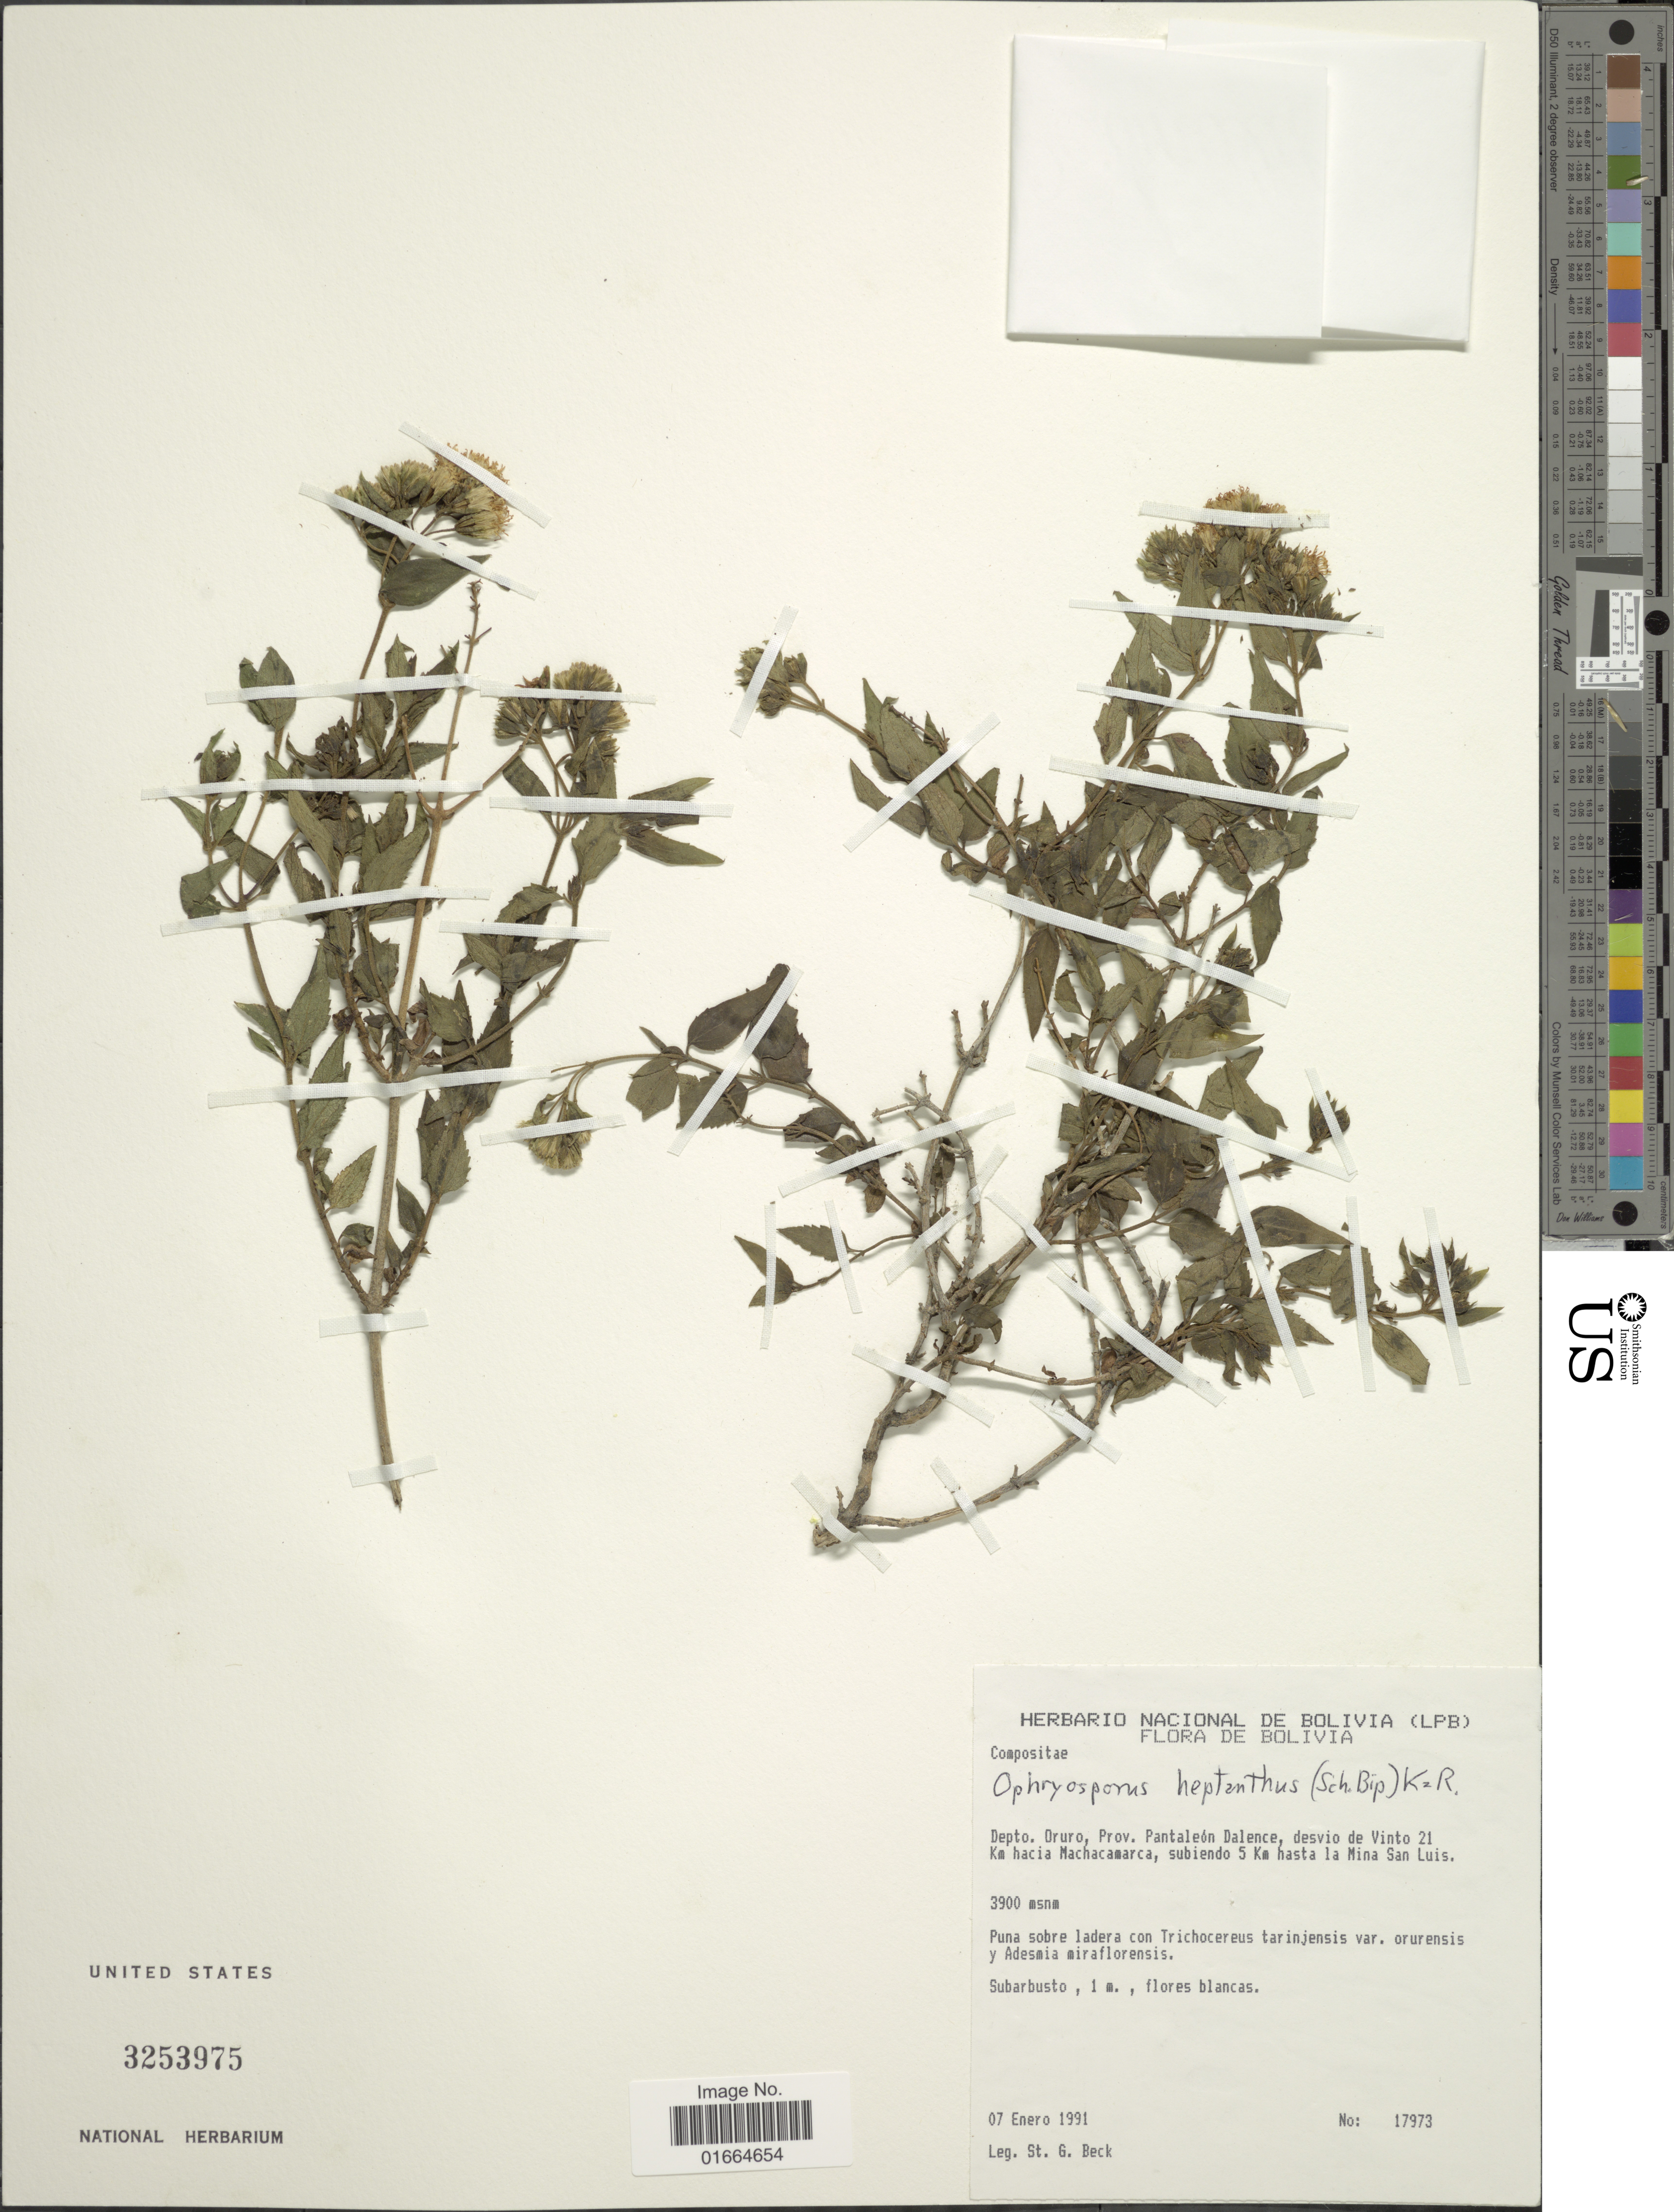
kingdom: Plantae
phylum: Tracheophyta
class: Magnoliopsida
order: Asterales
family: Asteraceae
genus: Ophryosporus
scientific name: Ophryosporus heptanthus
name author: (Sch. Bip. ex Wedd.) R.M. King & H. Rob.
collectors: S. G. Beck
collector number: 17973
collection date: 1991-01-07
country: Bolivia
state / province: Oruro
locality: Depto. Oruro, Prov. Pantaleon Dalence, desvio de Vinto 21 Km hacia Machacamarca, sunbiendo 5 Km hasta La Mina San Luis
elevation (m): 3900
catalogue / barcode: US 3253975